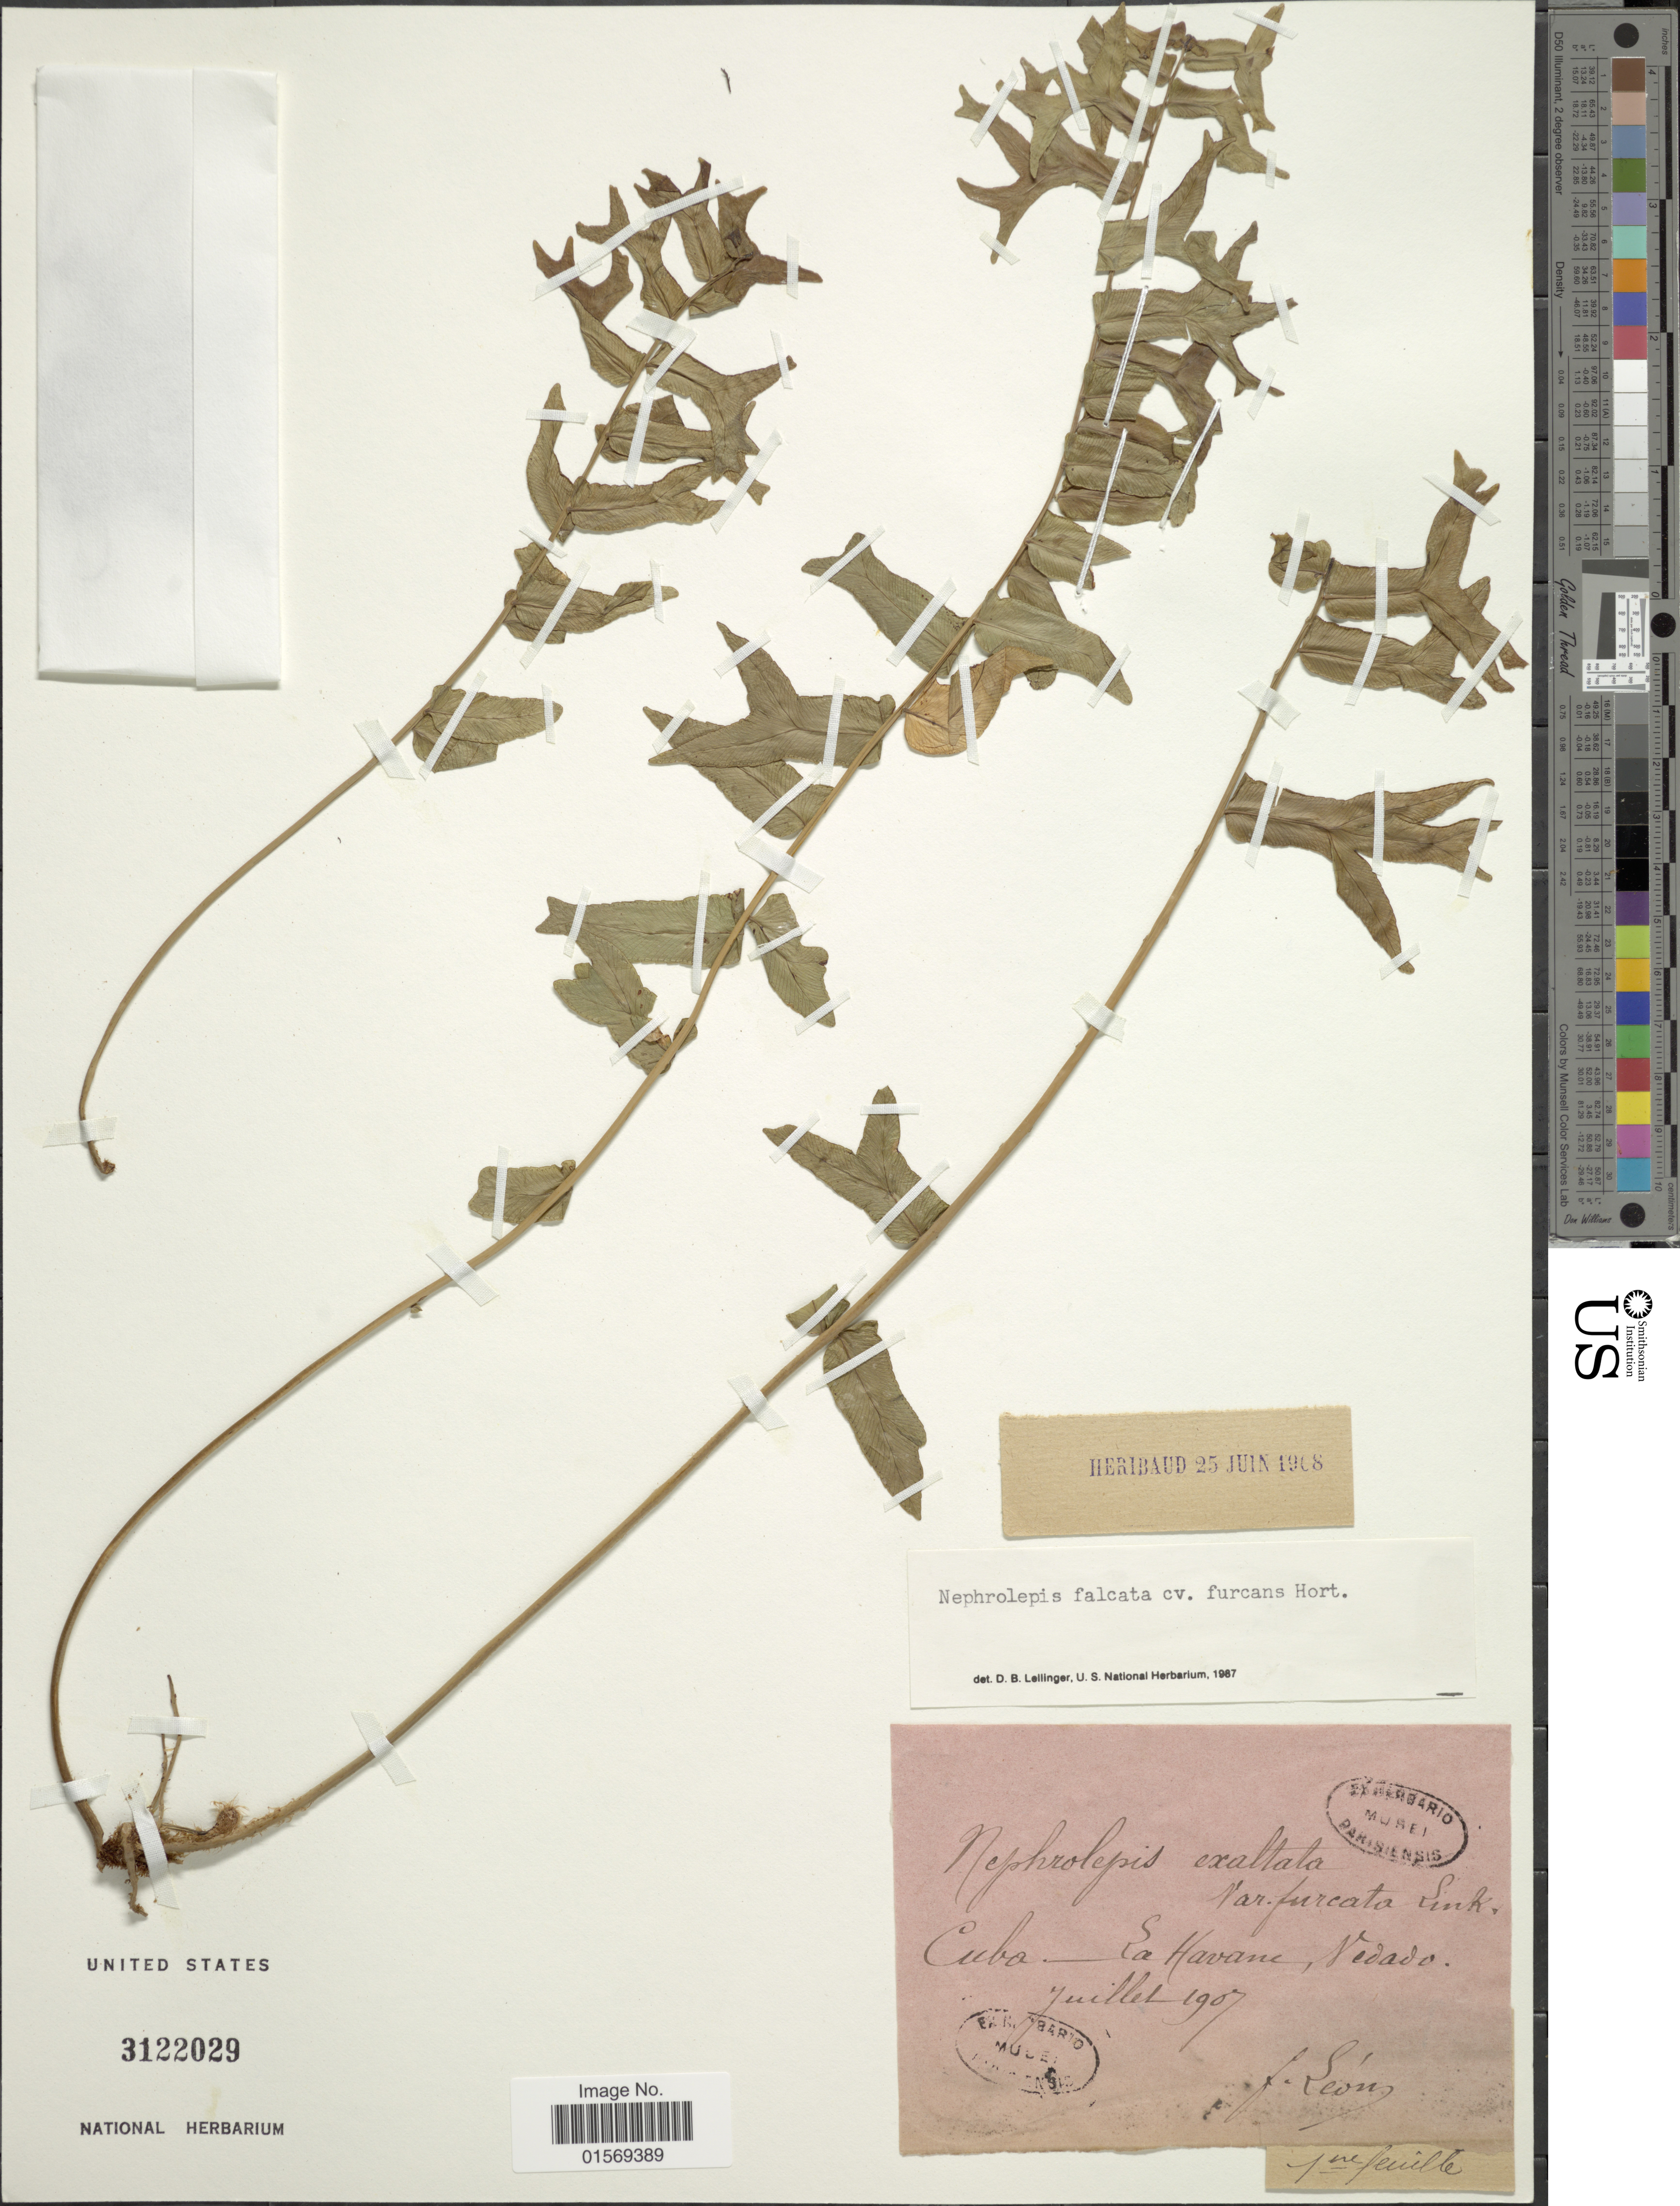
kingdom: Plantae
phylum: Tracheophyta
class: Polypodiopsida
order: Polypodiales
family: Nephrolepidaceae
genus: Nephrolepis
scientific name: Nephrolepis falcata 'Furcans'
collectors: -. León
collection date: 1907-07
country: Cuba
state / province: La Habana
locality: Cuba, La Havane - Vevado.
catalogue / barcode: US 3122029